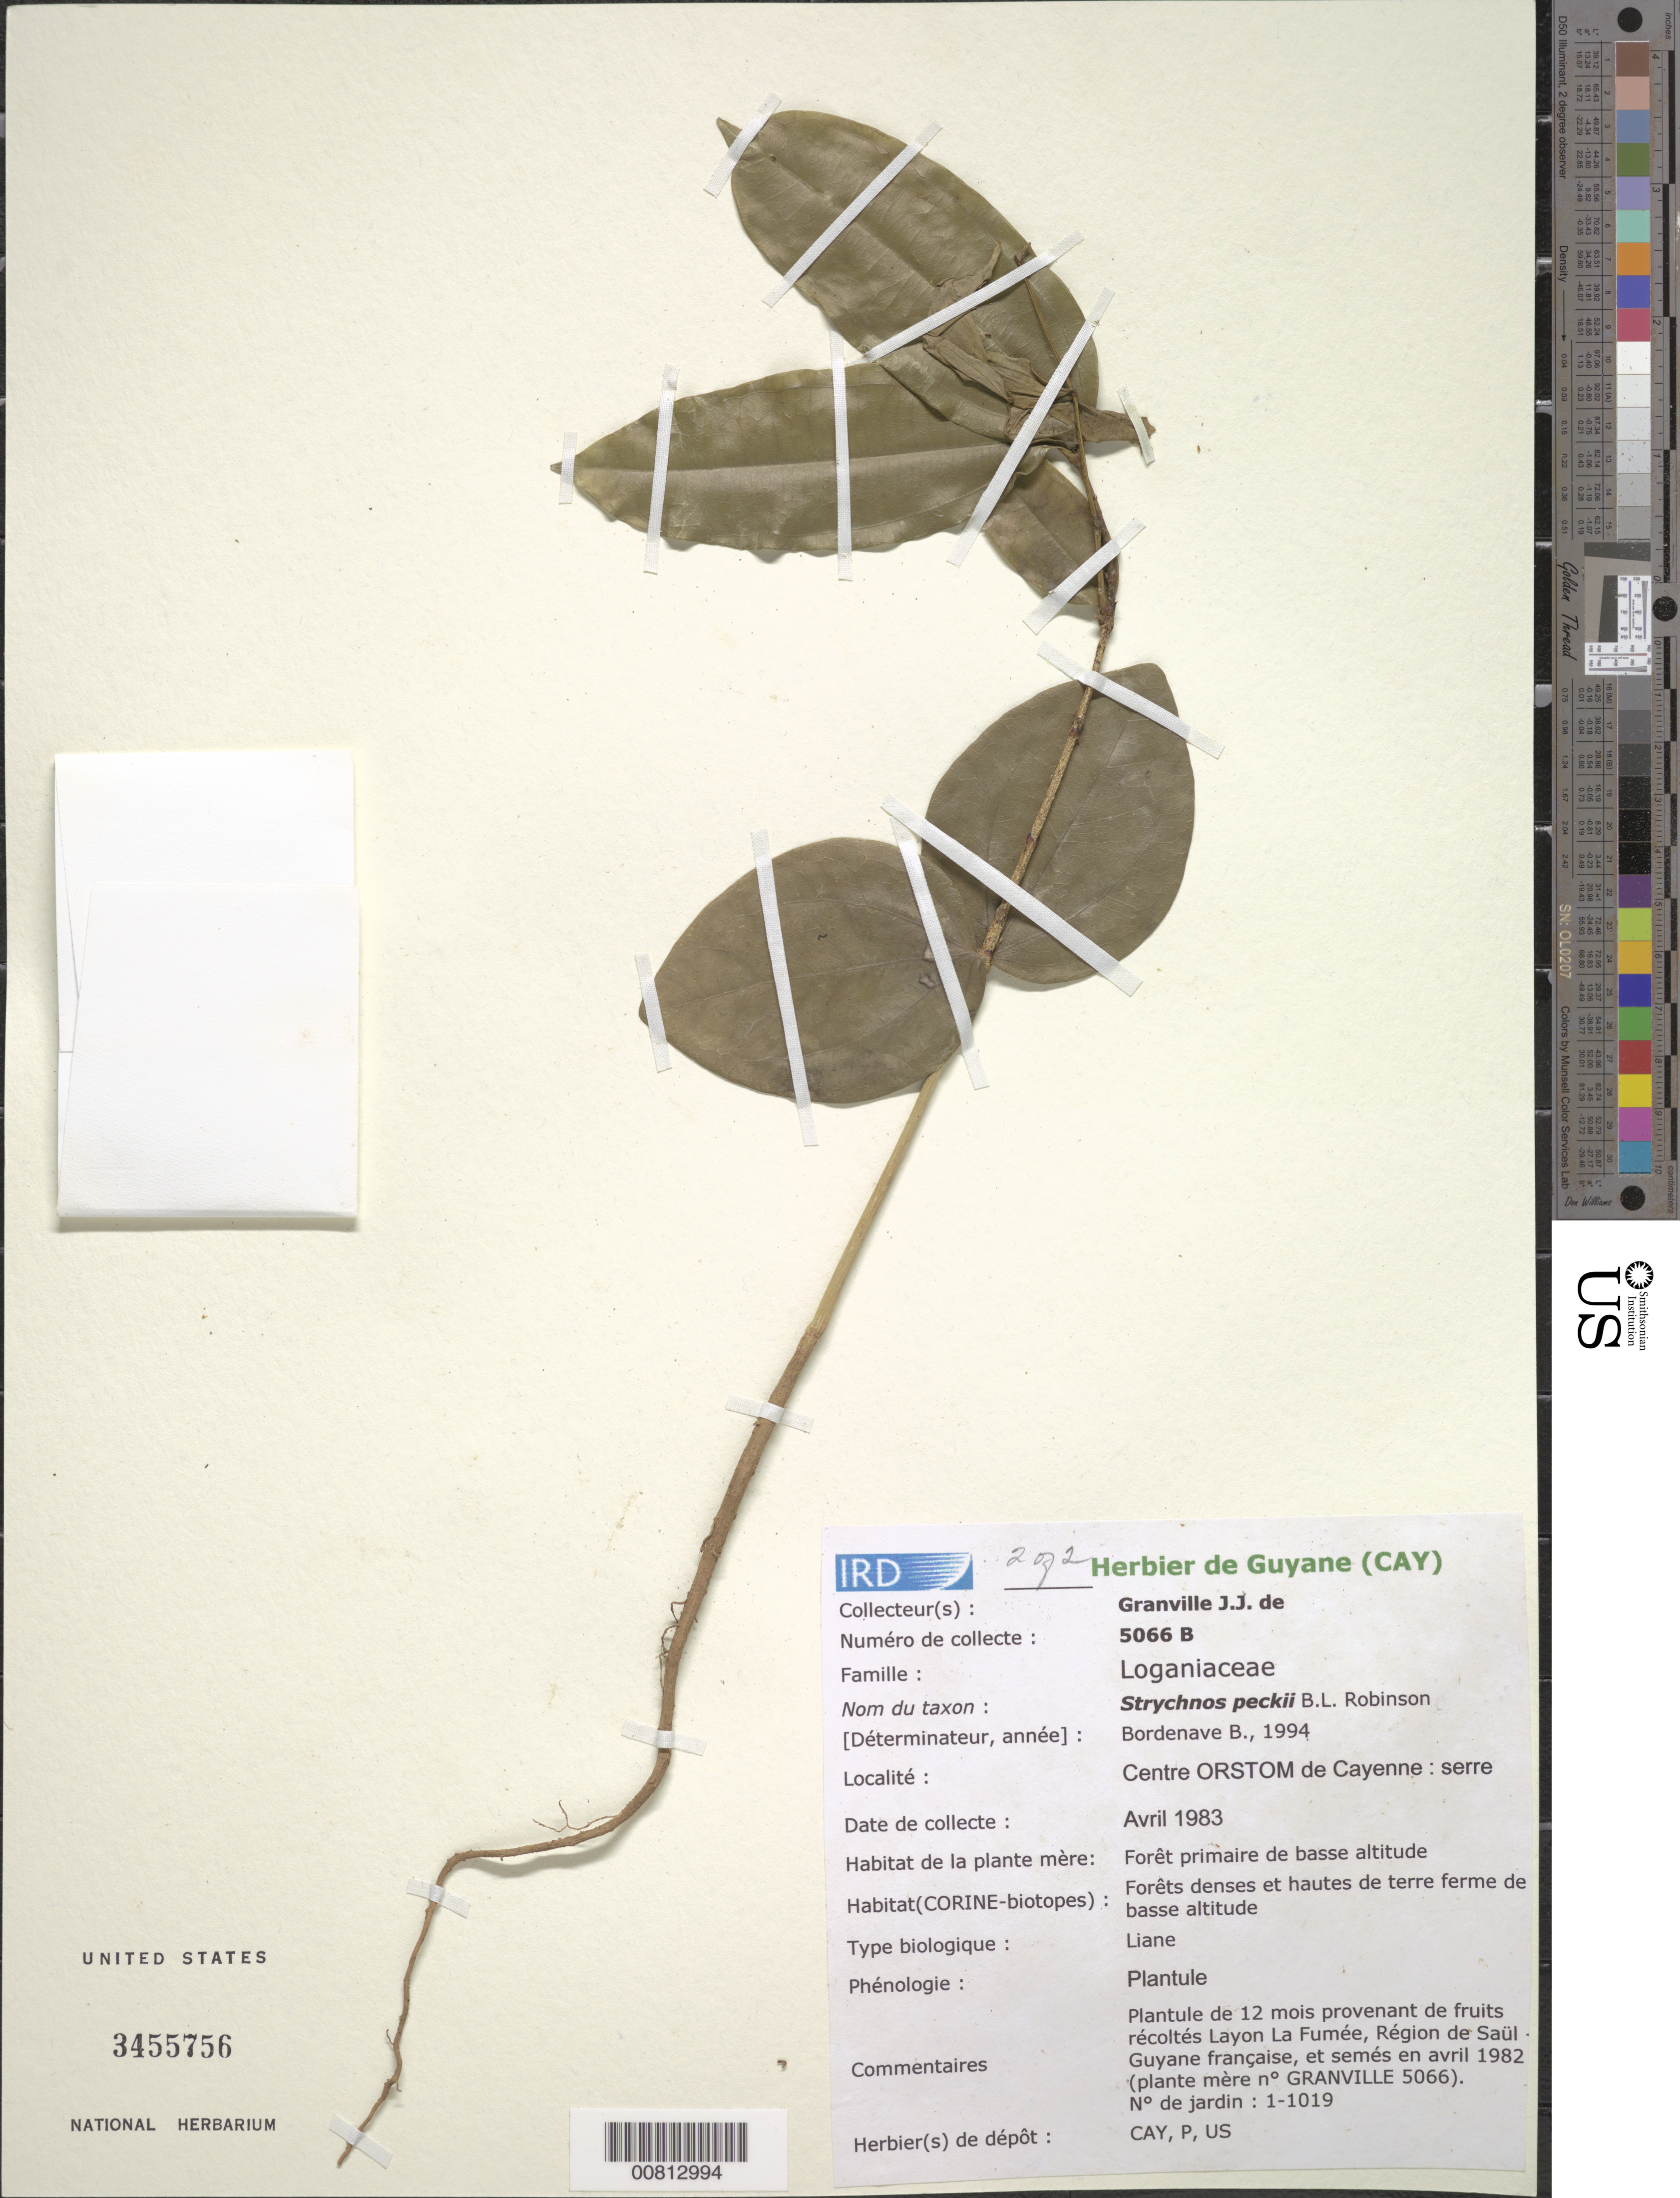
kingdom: Plantae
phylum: Tracheophyta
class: Magnoliopsida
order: Gentianales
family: Loganiaceae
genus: Strychnos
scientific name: Strychnos peckii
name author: B.L. Rob.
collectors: J.-J. de Granville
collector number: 5066B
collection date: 1983-04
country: French Guiana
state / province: Cayenne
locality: Centre Orstom de Cayenne: serre.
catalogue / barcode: US 3455756